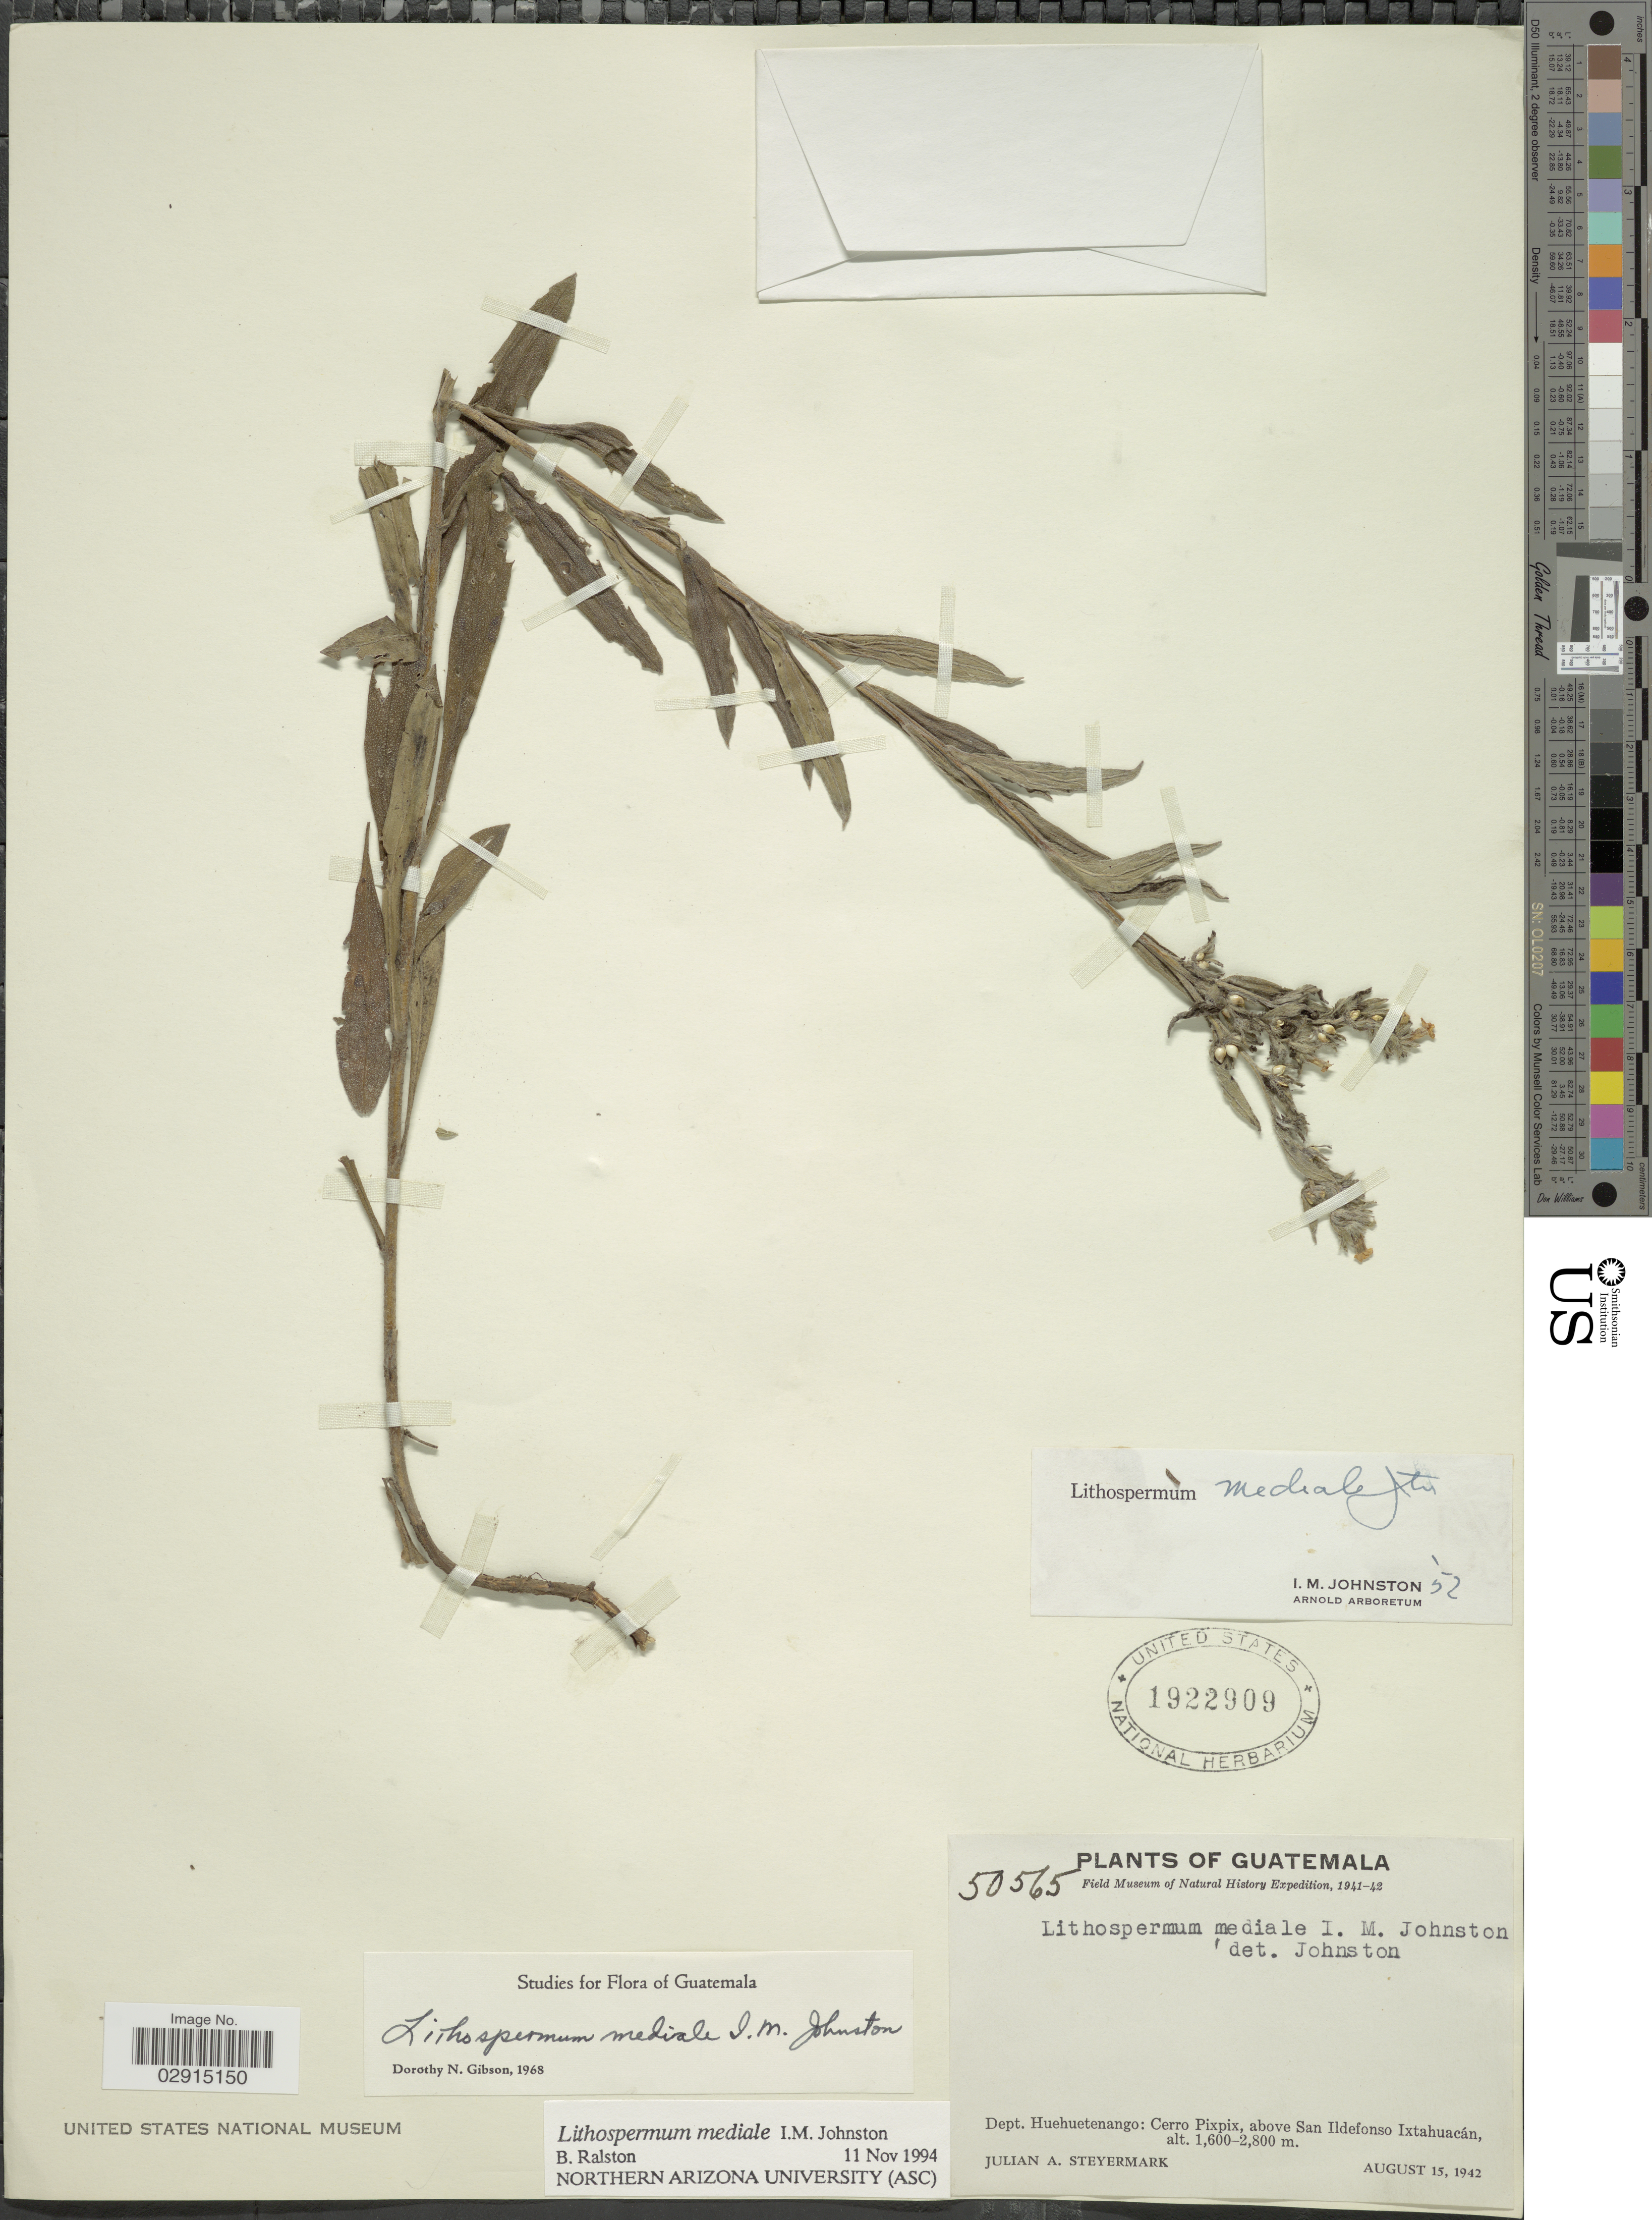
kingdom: Plantae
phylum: Tracheophyta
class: Magnoliopsida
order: Boraginales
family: Boraginaceae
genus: Lithospermum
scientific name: Lithospermum mediale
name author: I.M. Johnst.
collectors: J. Steyermark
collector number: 50565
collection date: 1942-08-15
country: Guatemala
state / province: Huehuetenango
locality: Dept. Huehuetenango: Cerro Pixpix, above San Ildefonso Ixtahuacán.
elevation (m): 1600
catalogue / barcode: US 1922909